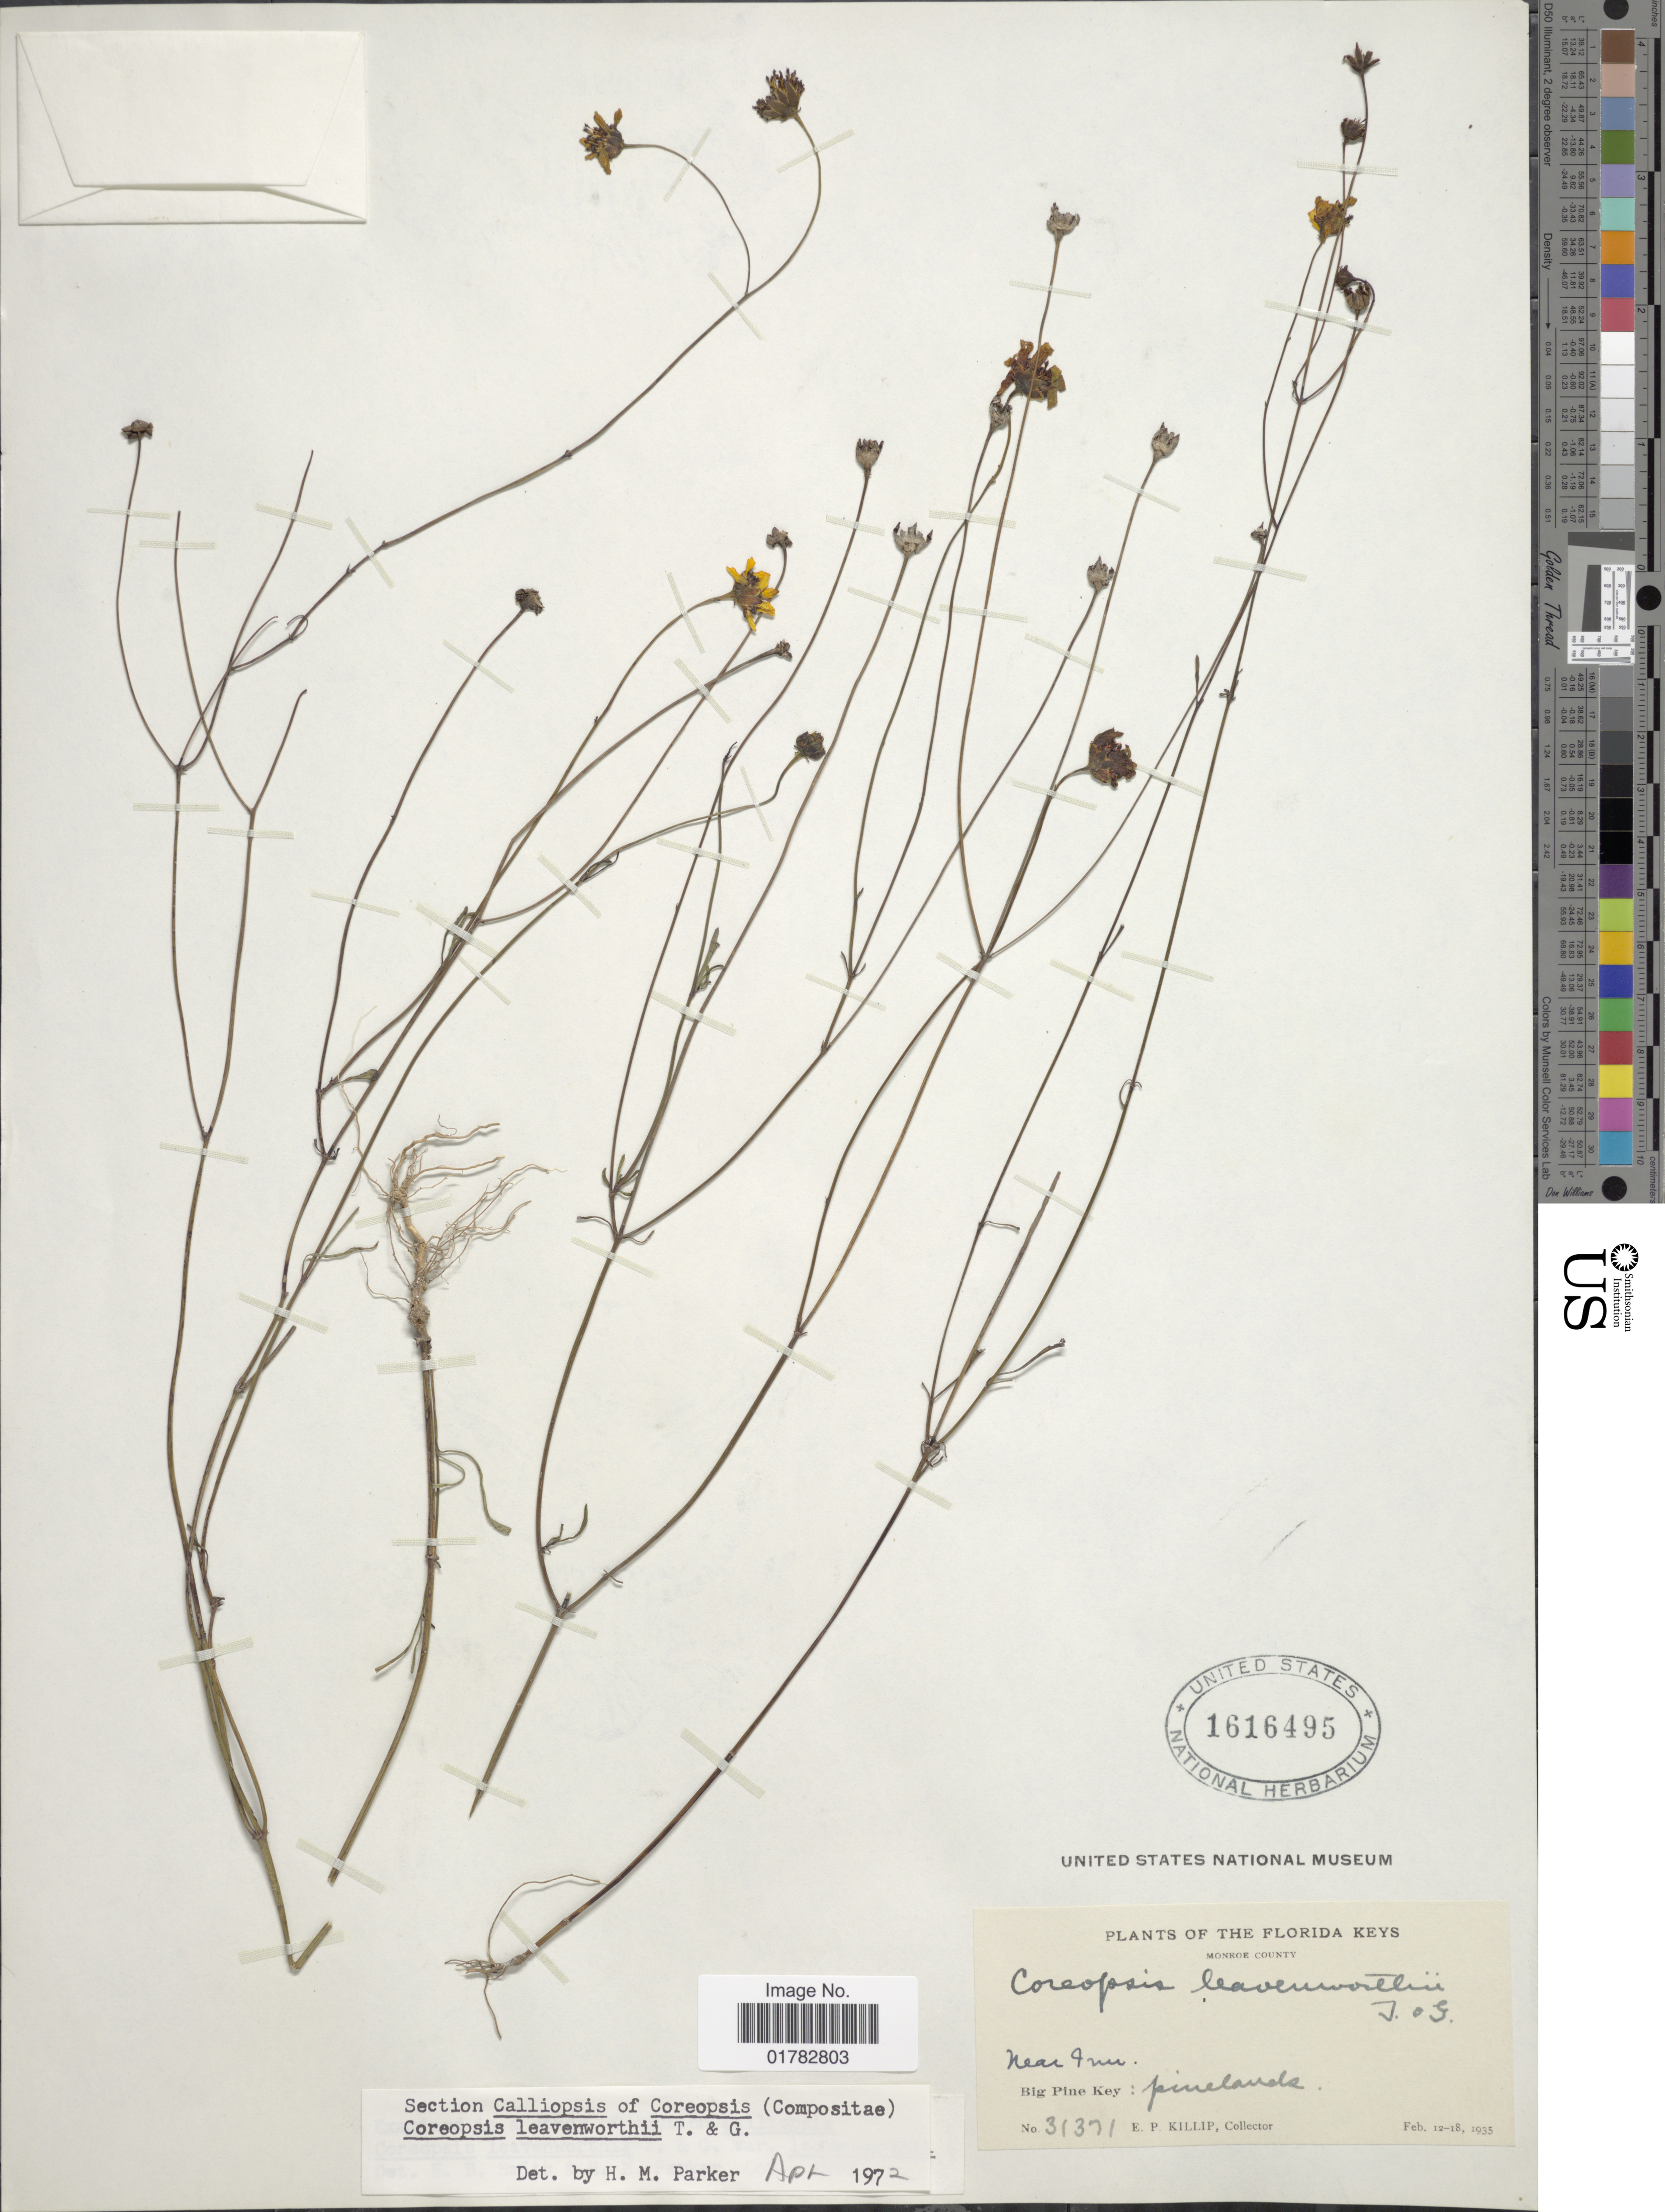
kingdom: Plantae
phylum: Tracheophyta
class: Magnoliopsida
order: Asterales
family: Asteraceae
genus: Coreopsis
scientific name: Coreopsis leavenworthii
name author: Torr. & A. Gray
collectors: E. P. Killip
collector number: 31371*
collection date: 1935-02-12/1935-02-18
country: United States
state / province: Florida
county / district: Monroe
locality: Florida Keys, near Inn, Big Pine Key: pinelands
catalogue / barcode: US 1616495